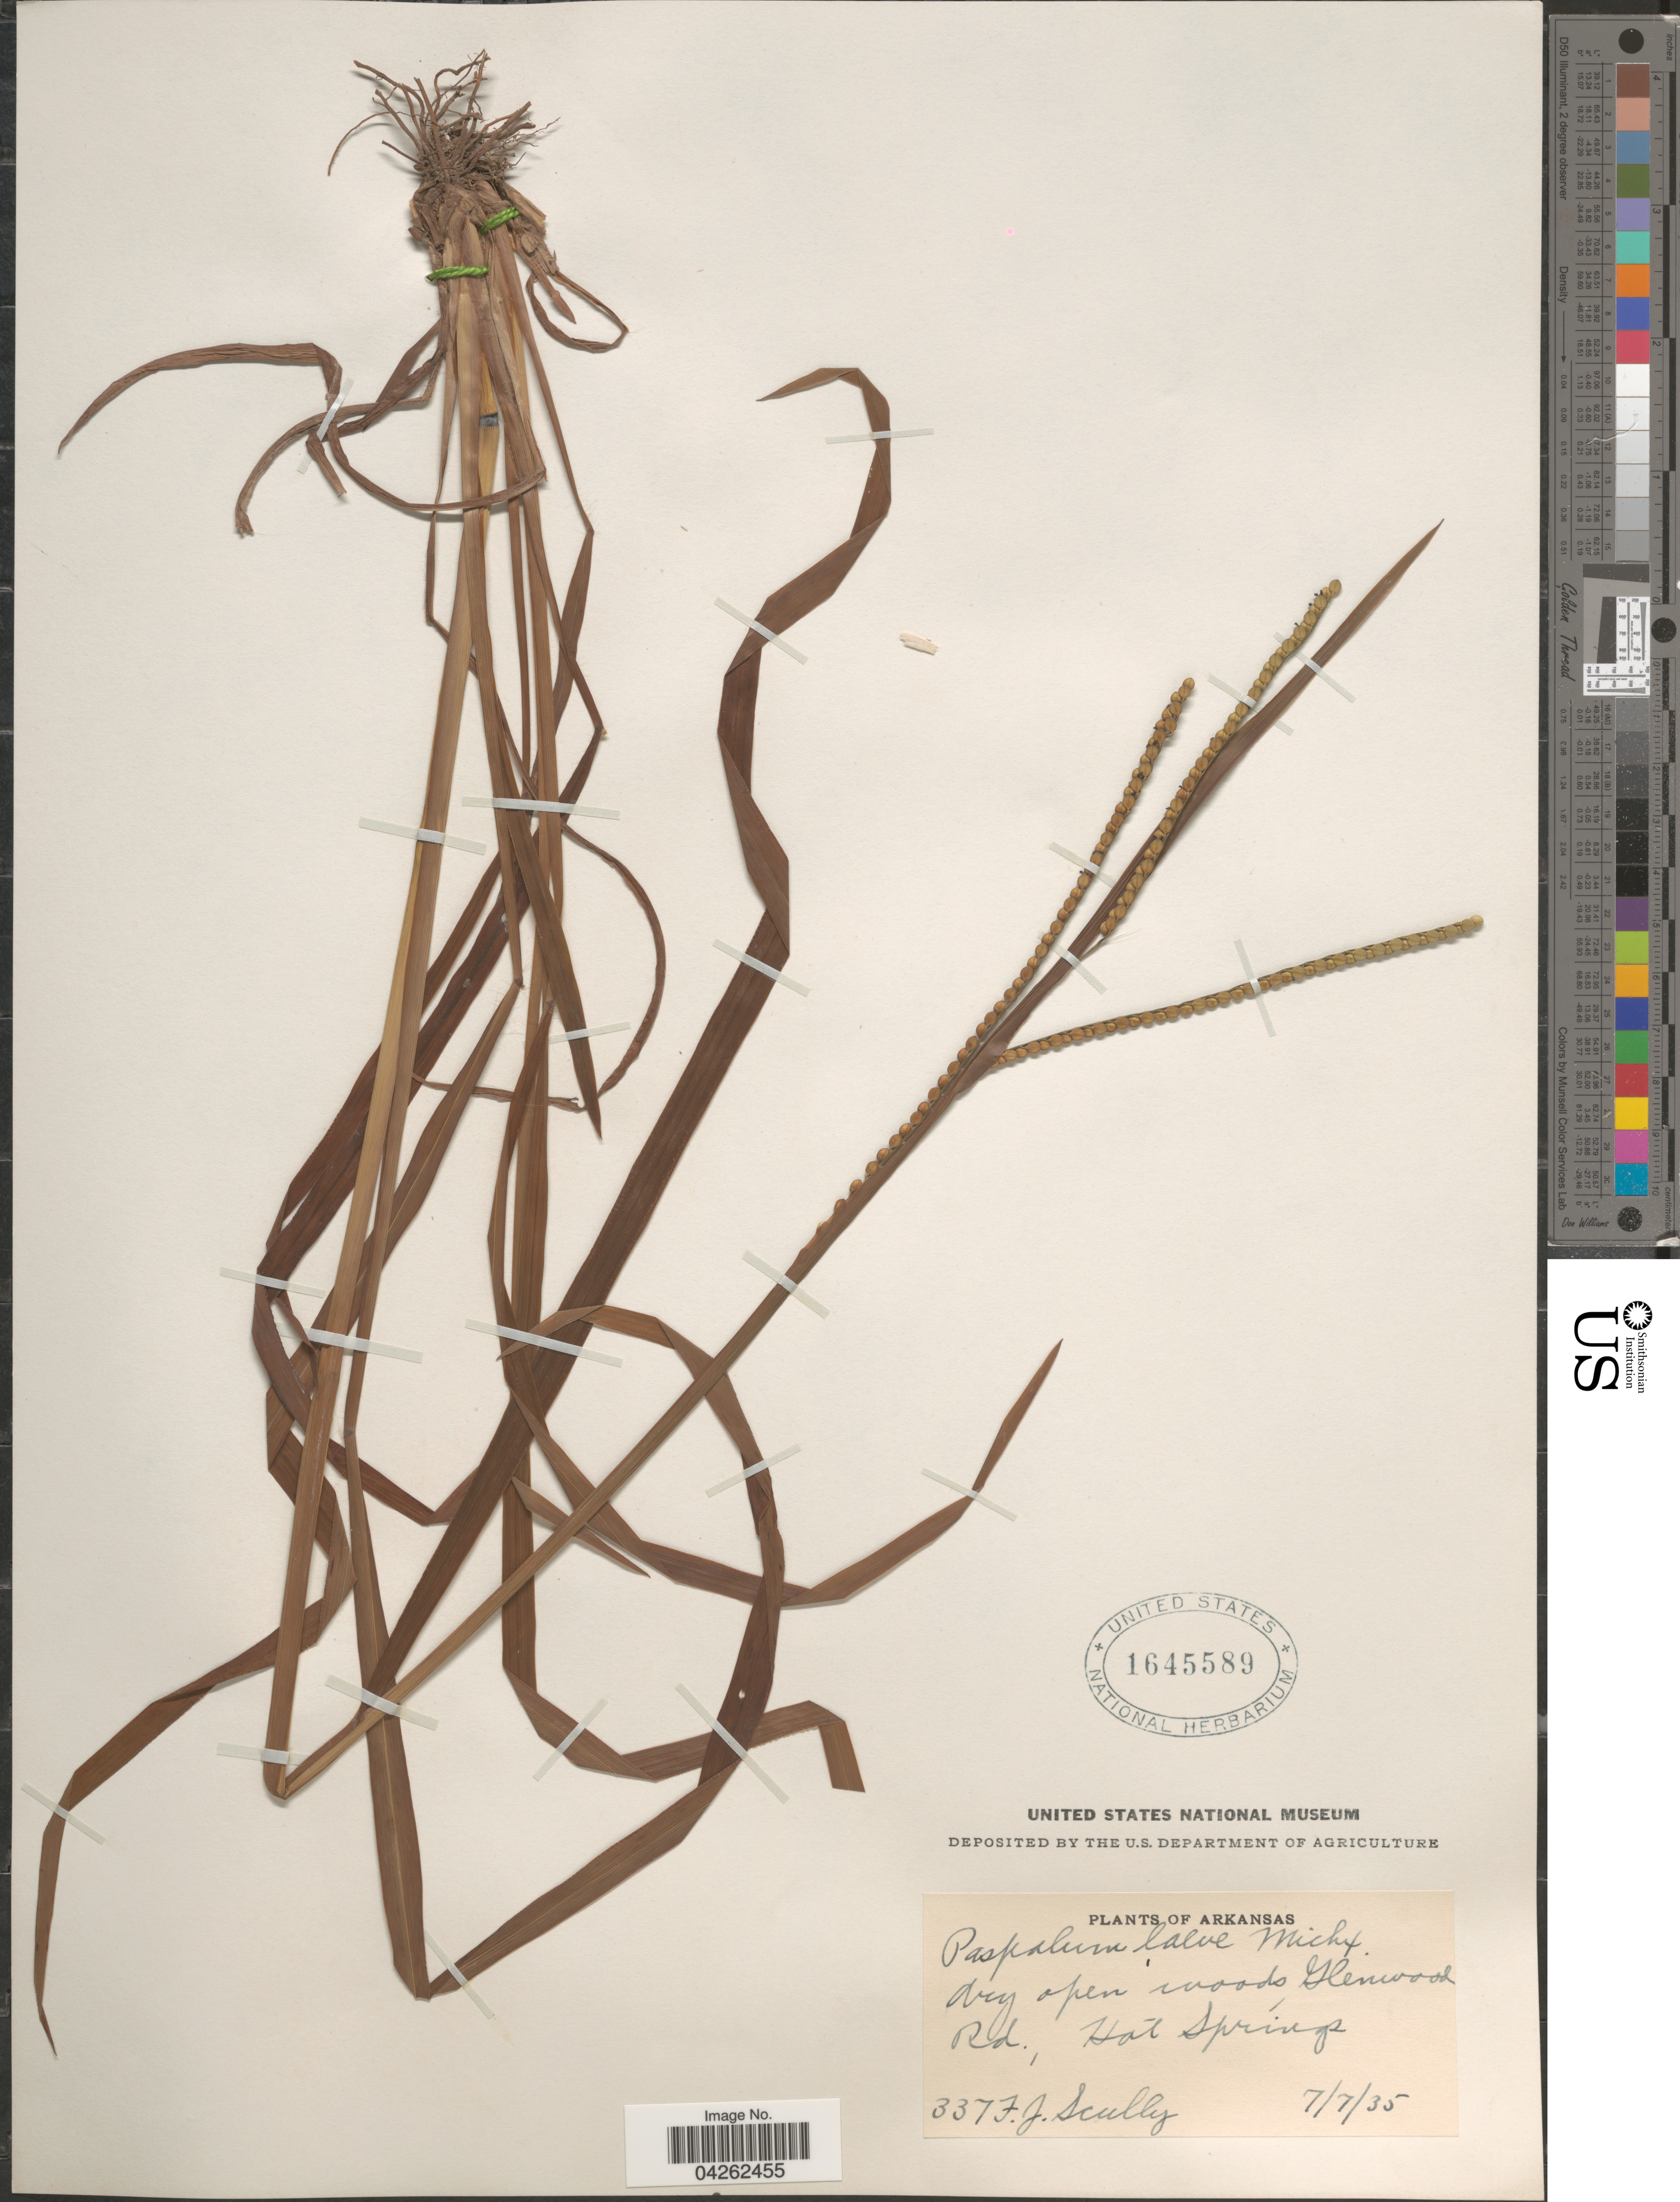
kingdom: Plantae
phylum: Tracheophyta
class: Liliopsida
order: Poales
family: Poaceae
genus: Paspalum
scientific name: Paspalum laeve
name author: Michx.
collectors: F. Scully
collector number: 337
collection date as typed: Transcribed d/m/y: 7/7/35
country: United States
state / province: Arkansas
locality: Dry open woods Glenwood Rd., Hot Springs.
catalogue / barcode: US 1645589